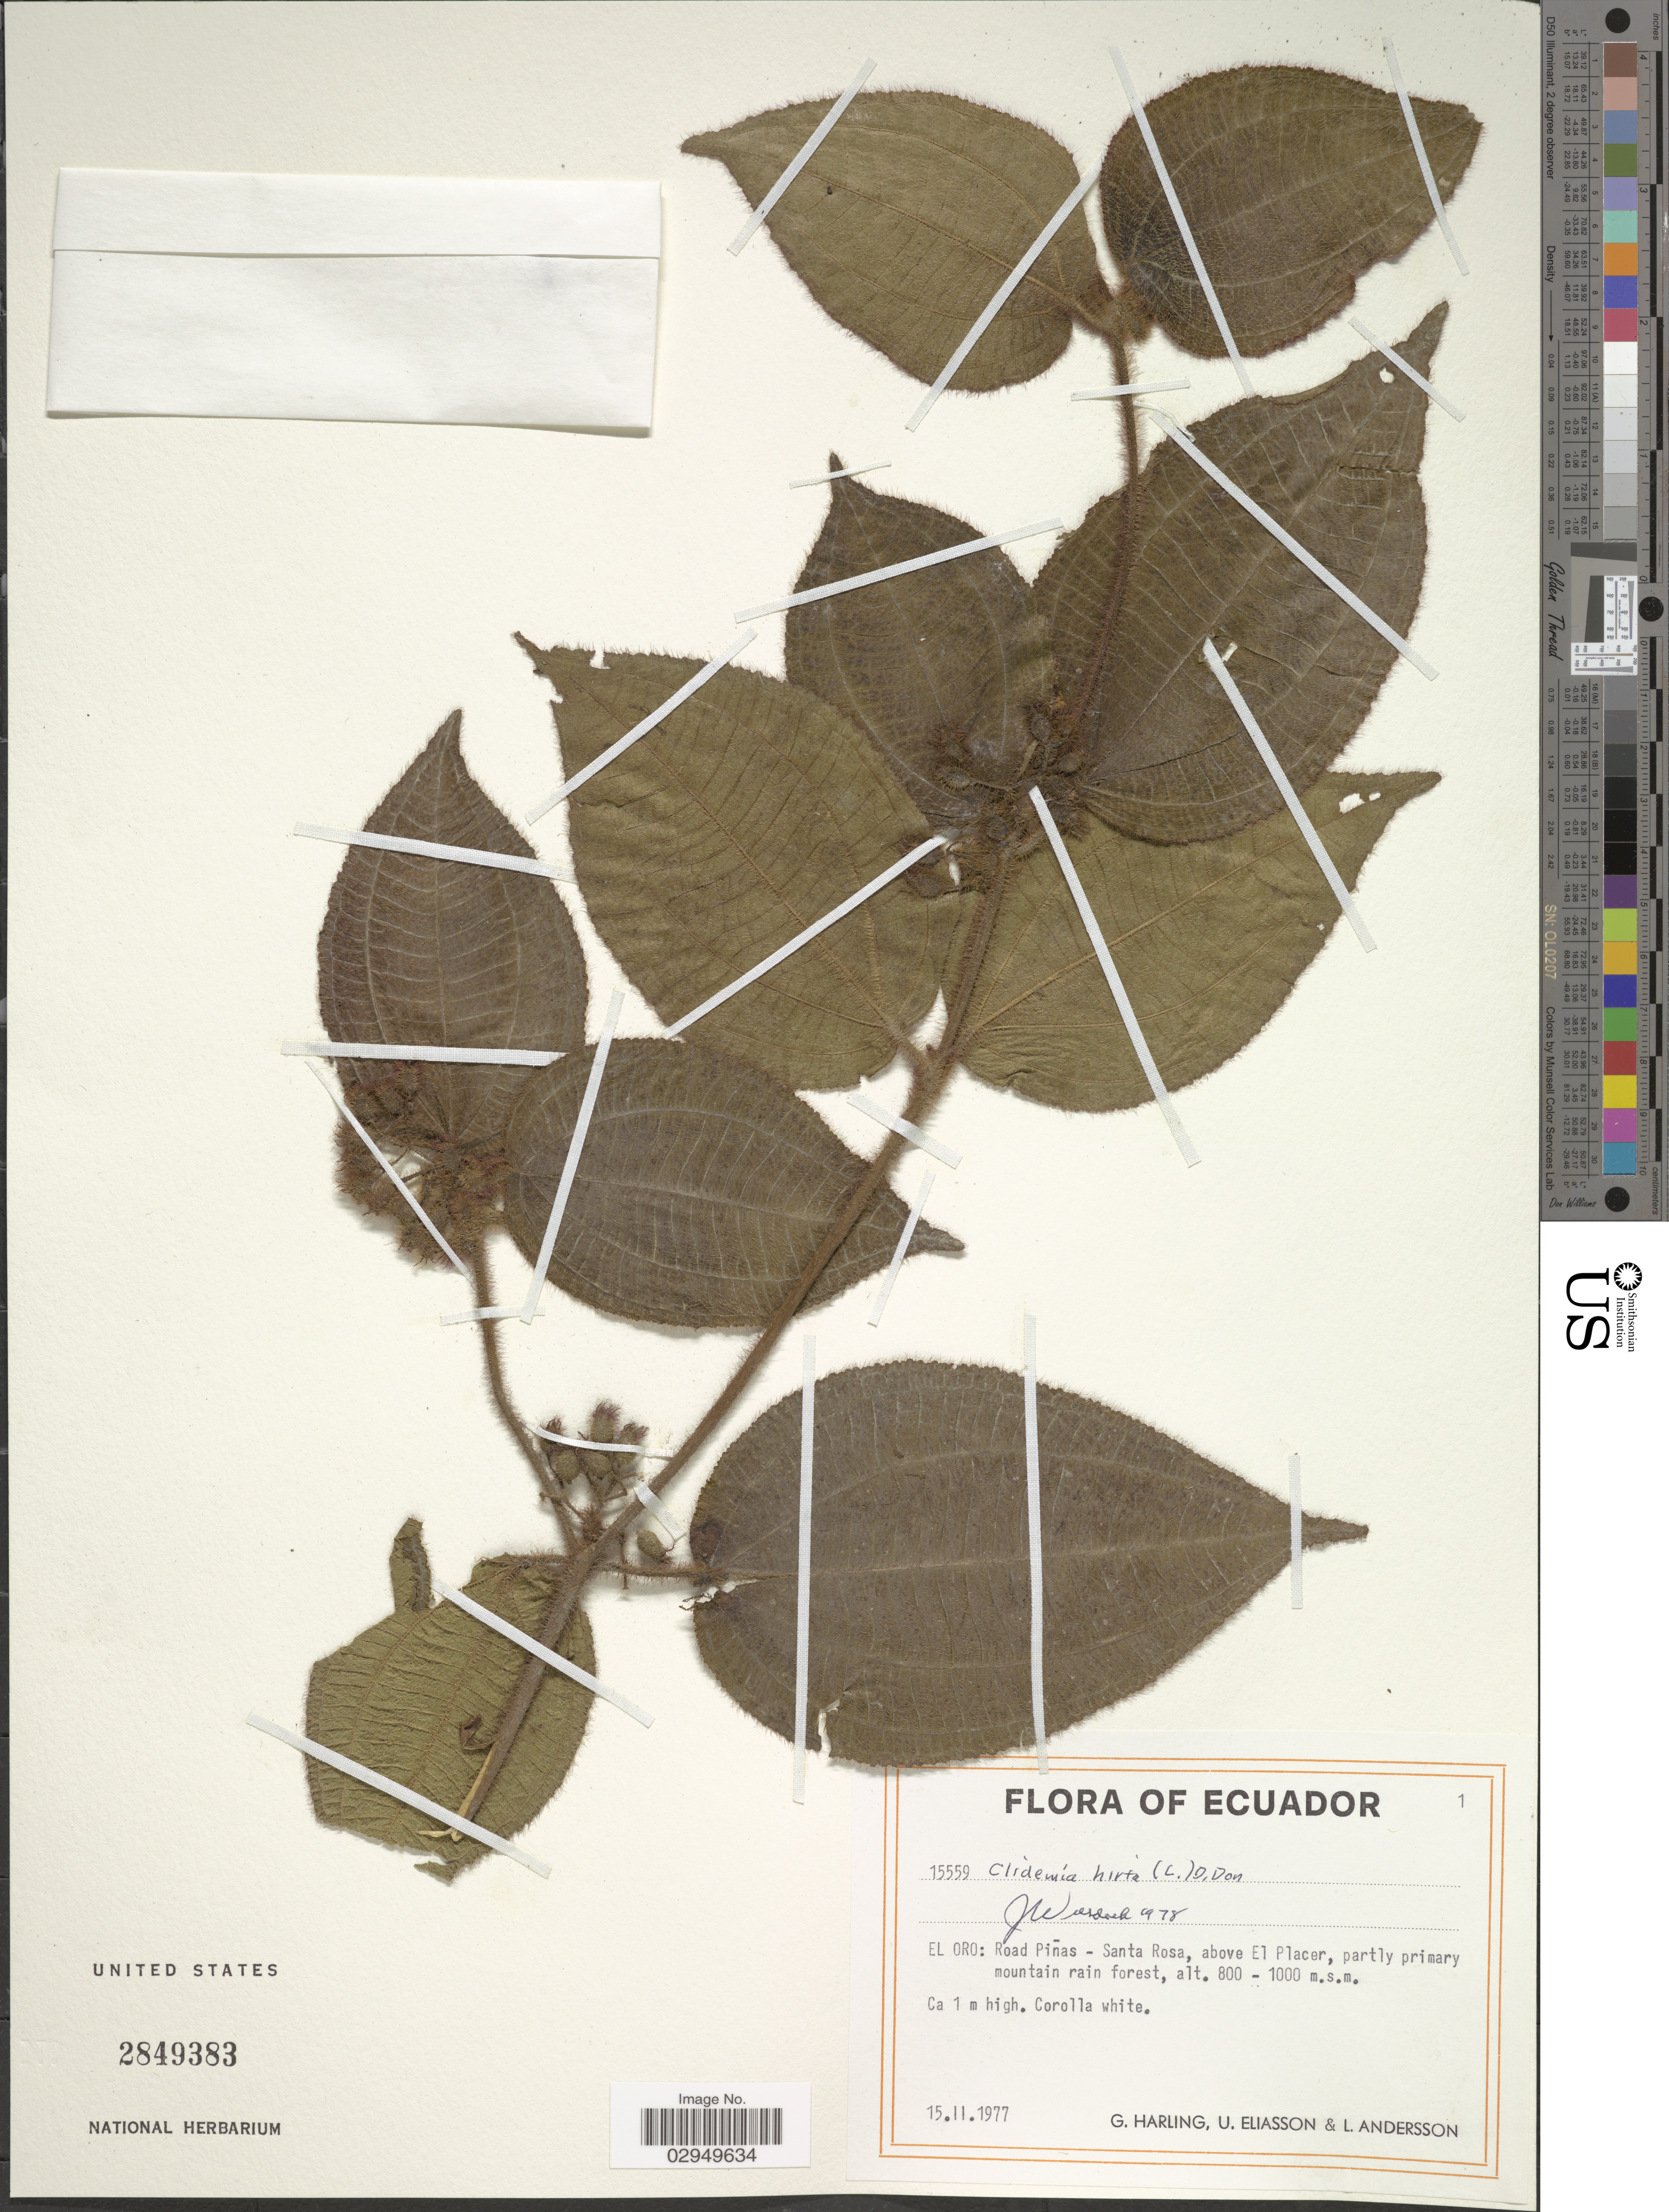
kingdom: Plantae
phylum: Tracheophyta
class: Magnoliopsida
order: Myrtales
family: Melastomataceae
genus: Clidemia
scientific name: Clidemia hirta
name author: (L.) D. Don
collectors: G. Harling, U. Eliasson & L. Andersson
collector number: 15559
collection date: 1977-02-15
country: Ecuador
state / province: El Oro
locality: Road Piñas - Santa Rosa, above El Placer.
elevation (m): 800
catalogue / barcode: US 2849383